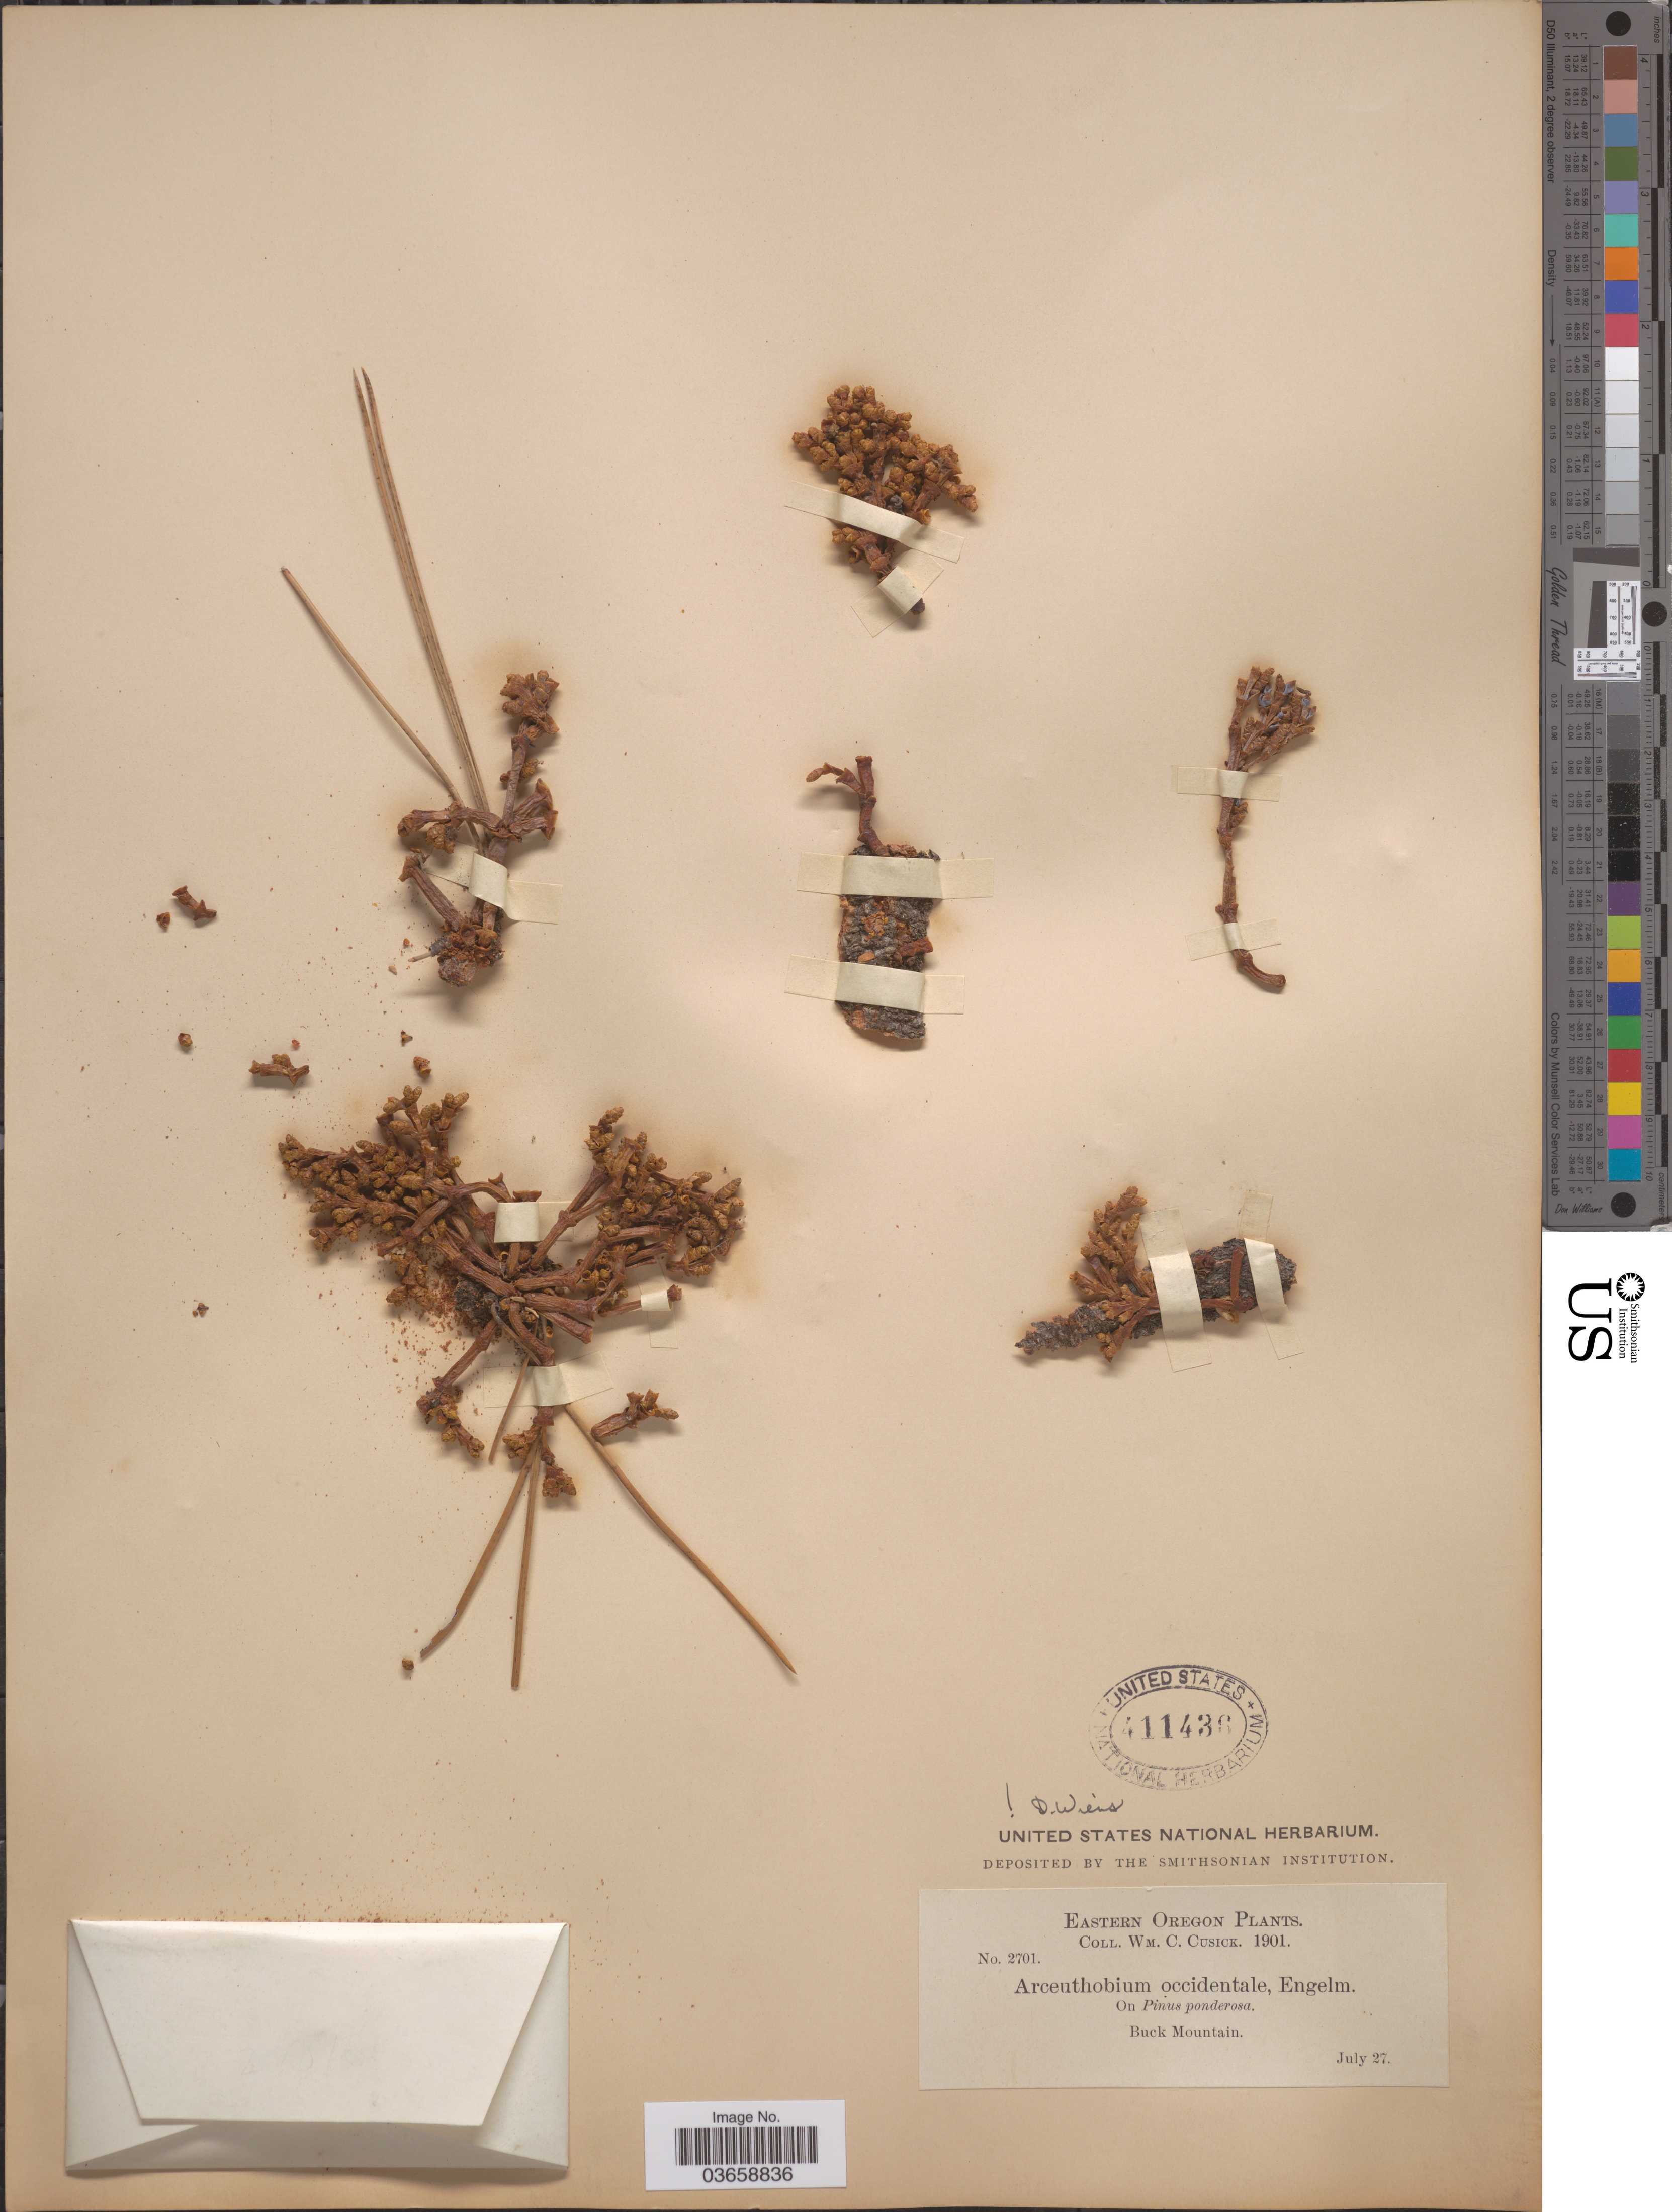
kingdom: Plantae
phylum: Tracheophyta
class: Magnoliopsida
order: Santalales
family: Viscaceae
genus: Arceuthobium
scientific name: Arceuthobium campylopodum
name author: Engelm.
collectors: W. C. Cusick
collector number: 2701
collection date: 1901-07-27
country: United States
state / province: Oregon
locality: Eastern Oregon. Buck Mountain.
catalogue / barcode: US 411436